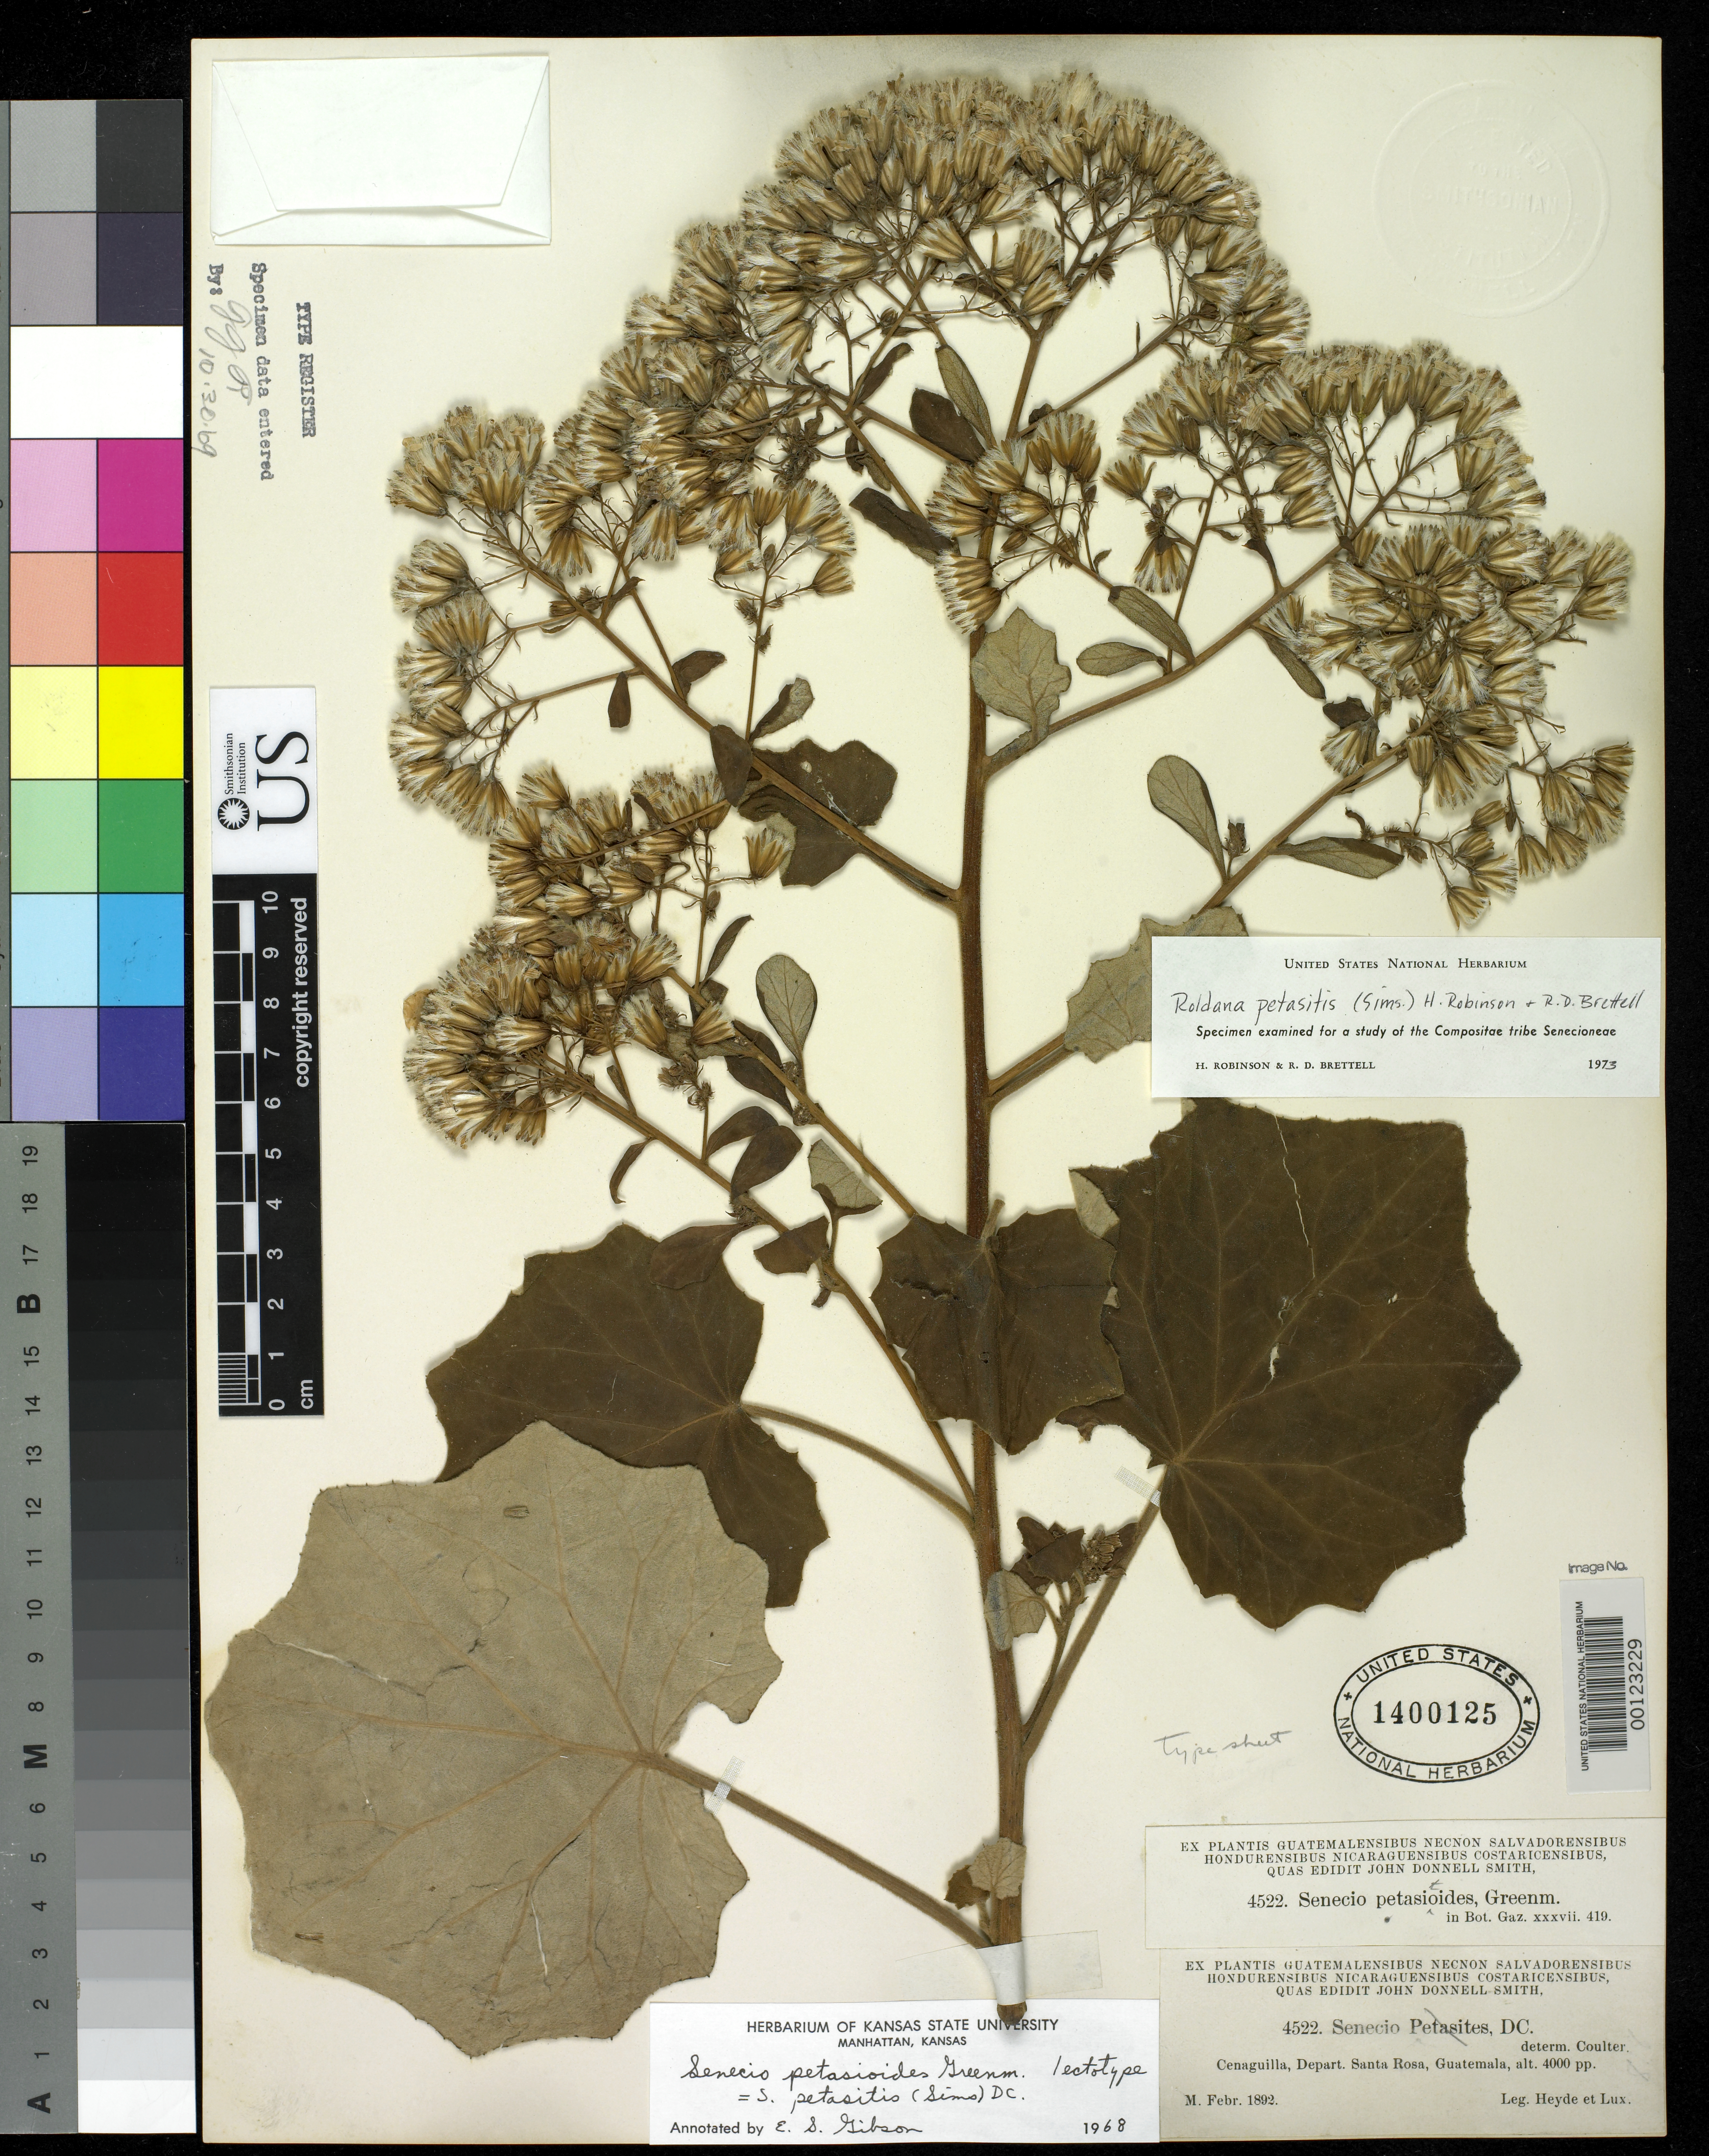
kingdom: Plantae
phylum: Tracheophyta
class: Magnoliopsida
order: Asterales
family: Asteraceae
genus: Senecio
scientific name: Senecio petasioides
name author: Greenm. ex Donn. Sm.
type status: Holotype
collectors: E. T. Heyde & E. Lux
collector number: J.D.S. 4522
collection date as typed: Feb 1892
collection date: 1892-02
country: Guatemala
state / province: Santa Rosa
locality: Cenaguilla.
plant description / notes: Name was attributed to Greenman but apparently validated by Donnell Smith. This sheet ex Donnell Smith herbarium (USNH 1400125) was annotated by Gibson as "lectotype" but is almost certainly the holotype.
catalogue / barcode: US 1400125